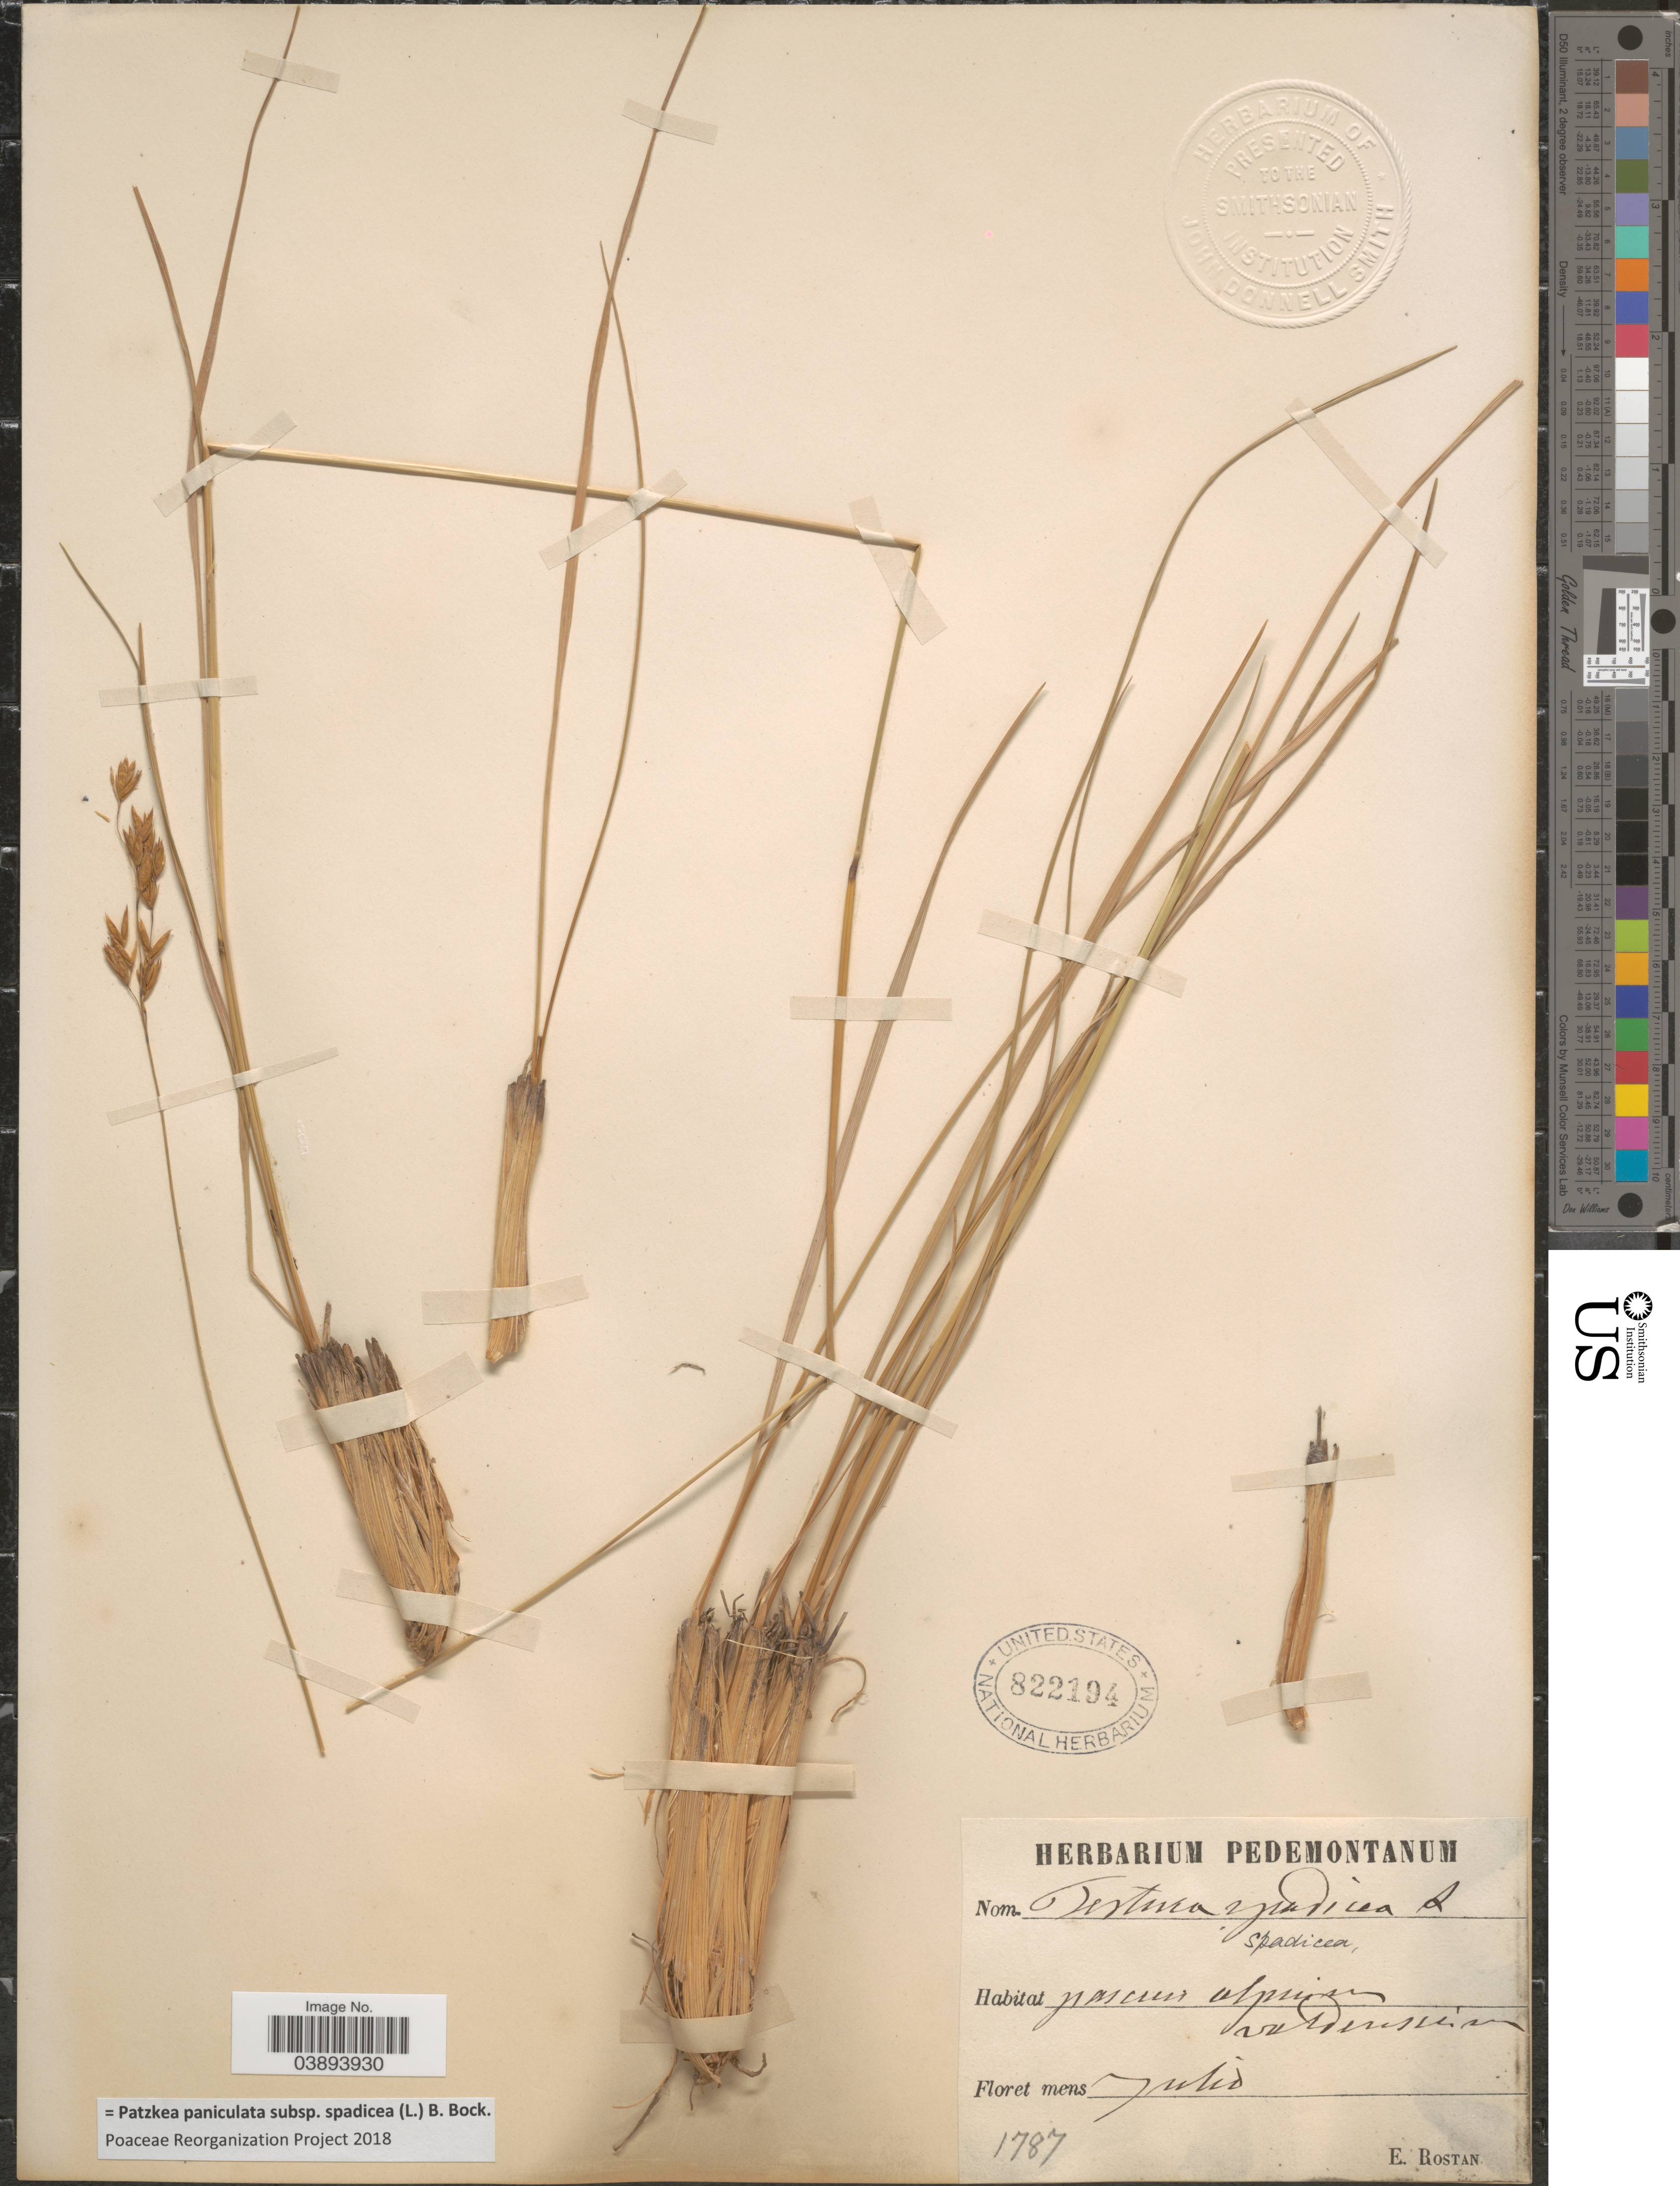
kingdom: Plantae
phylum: Tracheophyta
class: Liliopsida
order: Poales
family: Poaceae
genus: Patzkea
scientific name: Patzkea paniculata subsp. spadicea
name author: (L.) G. H. Loos & B. Bock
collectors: E. Rostan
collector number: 1787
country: Italy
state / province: Piedmont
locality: Pascuis alpium valdensium.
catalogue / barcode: US 822194